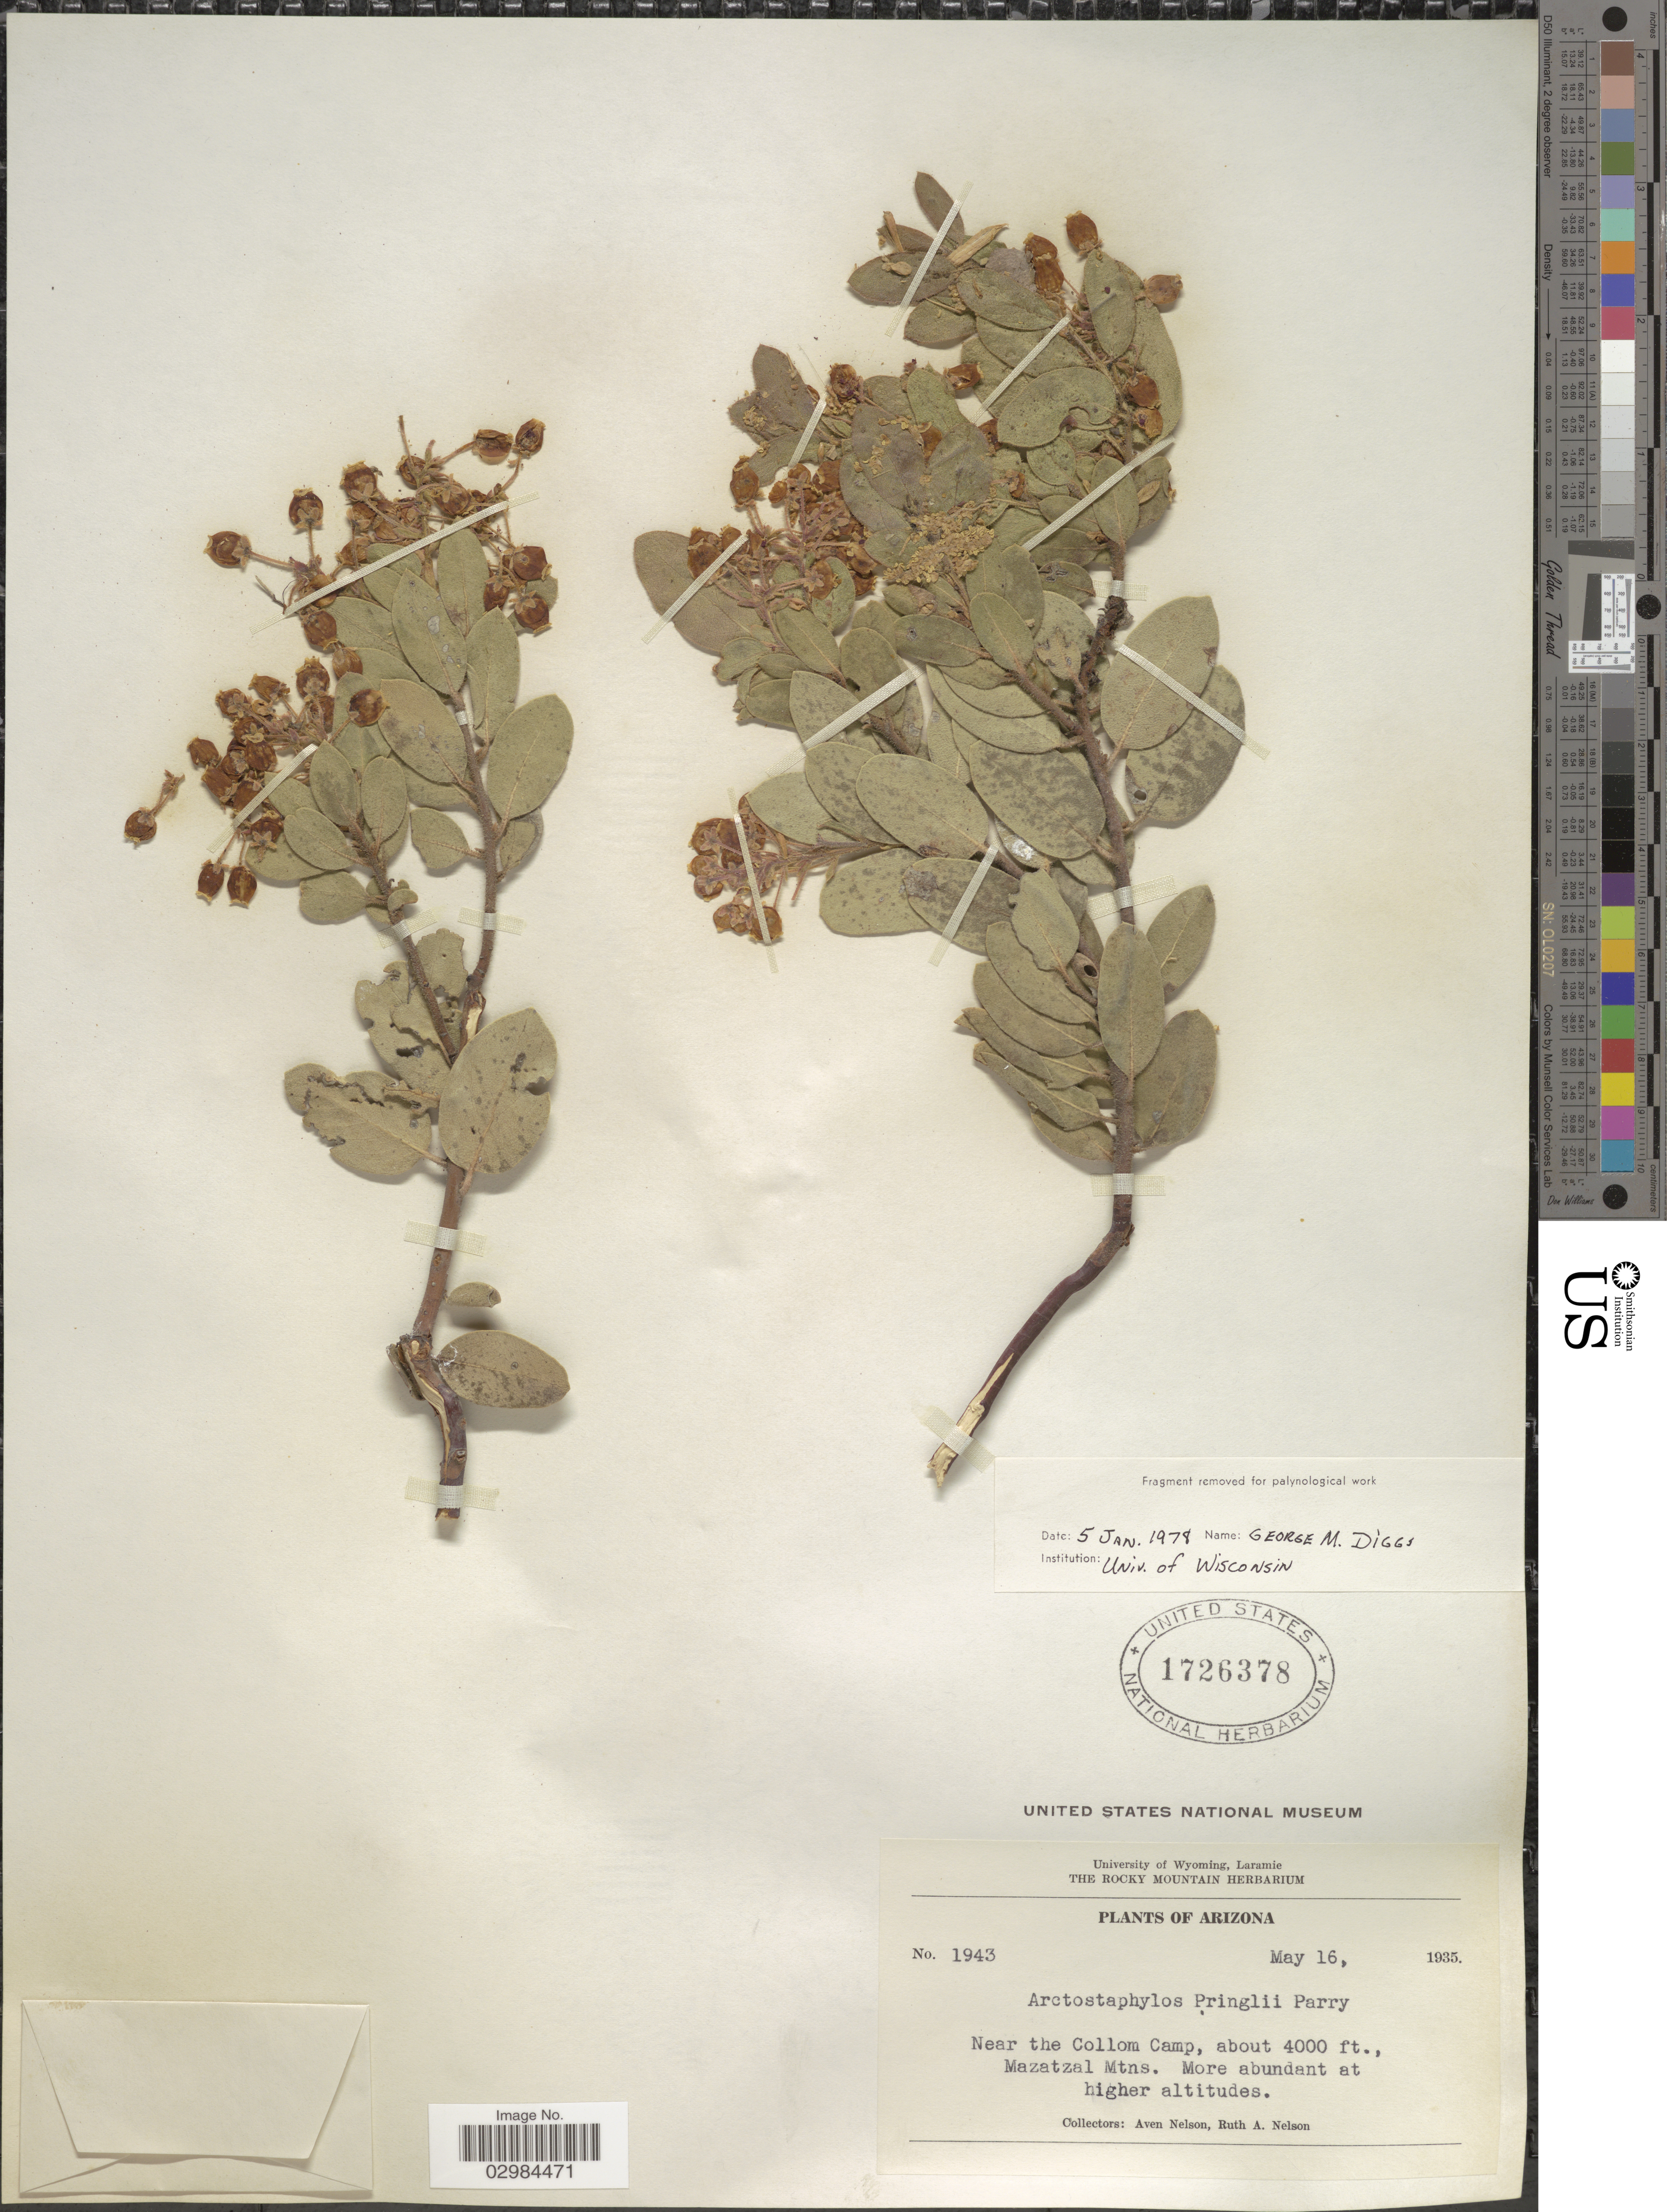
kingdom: Plantae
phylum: Tracheophyta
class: Magnoliopsida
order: Ericales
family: Ericaceae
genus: Arctostaphylos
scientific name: Arctostaphylos pringlei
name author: Parry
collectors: A. Nelson & R. A. Nelson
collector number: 1943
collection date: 1935-05-16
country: United States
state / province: Arizona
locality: Near the Collom Camp, Mazatzal Mtns.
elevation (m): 1219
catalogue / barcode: US 1726378